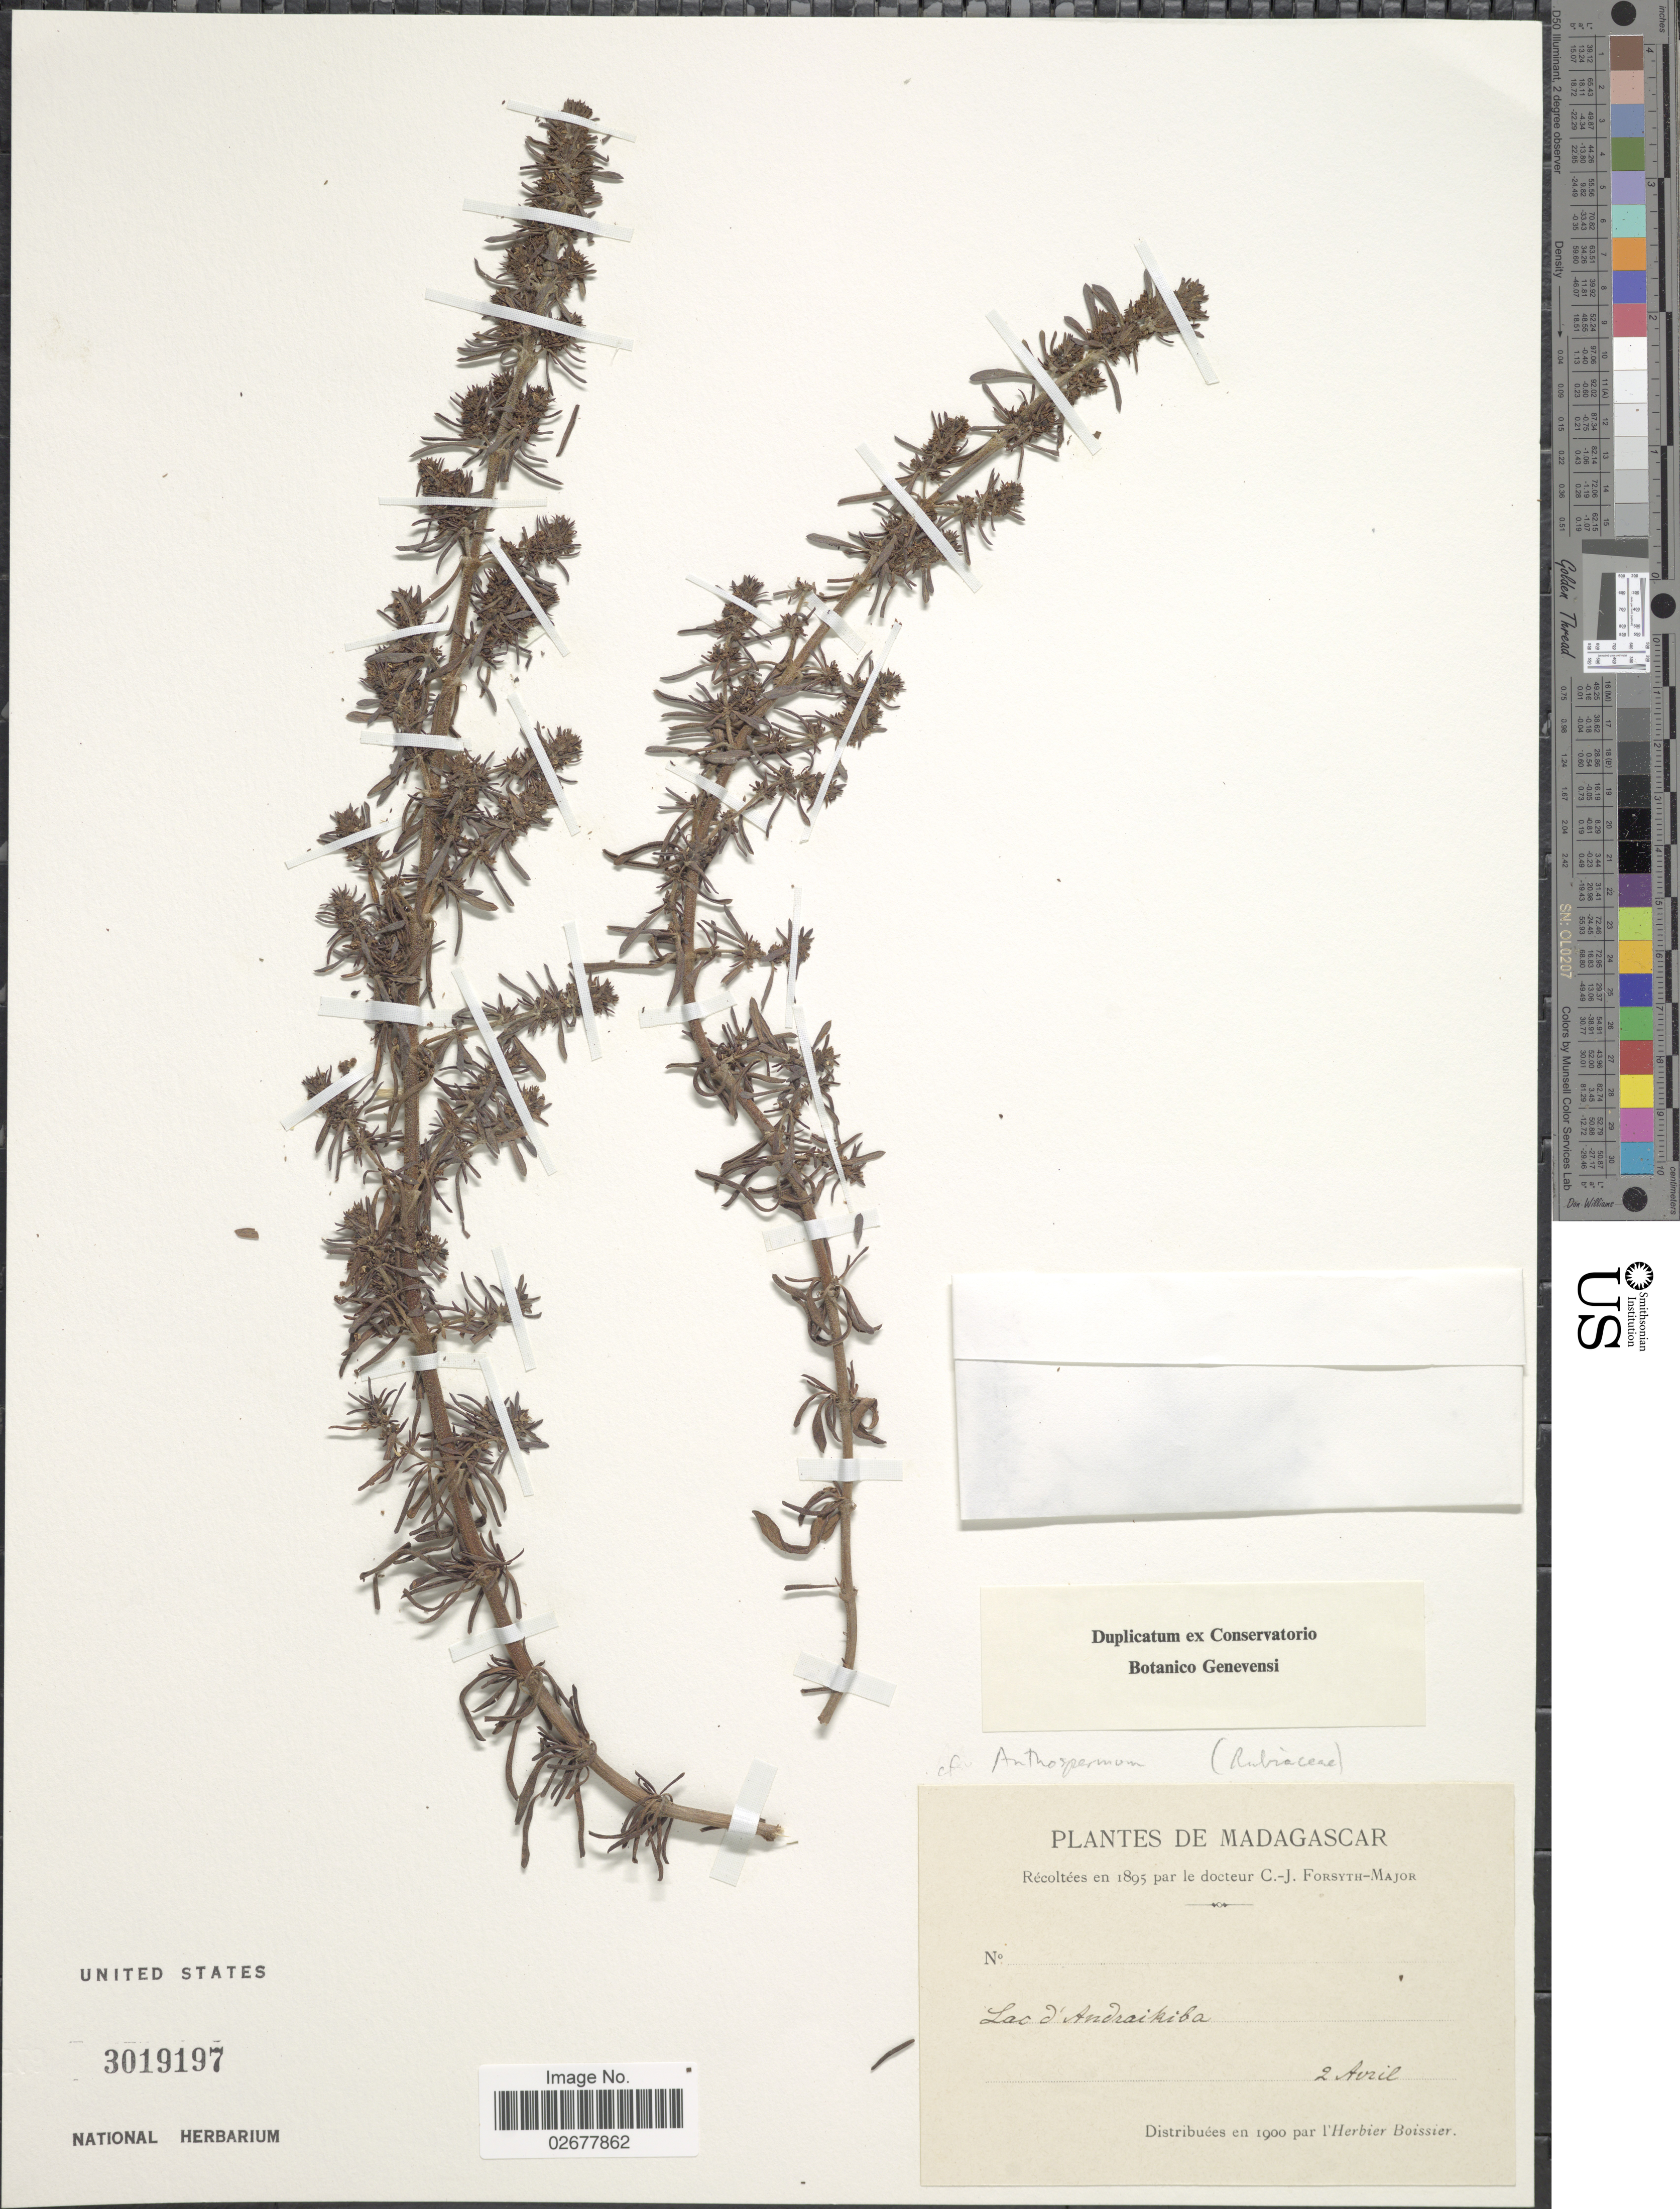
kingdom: Plantae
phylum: Tracheophyta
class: Magnoliopsida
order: Gentianales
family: Rubiaceae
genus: Anthospermum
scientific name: Anthospermum sp.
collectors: C. I. Forsyth-Major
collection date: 1895-04-02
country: Madagascar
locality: Lac d'Andraikiba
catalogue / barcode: US 3019197